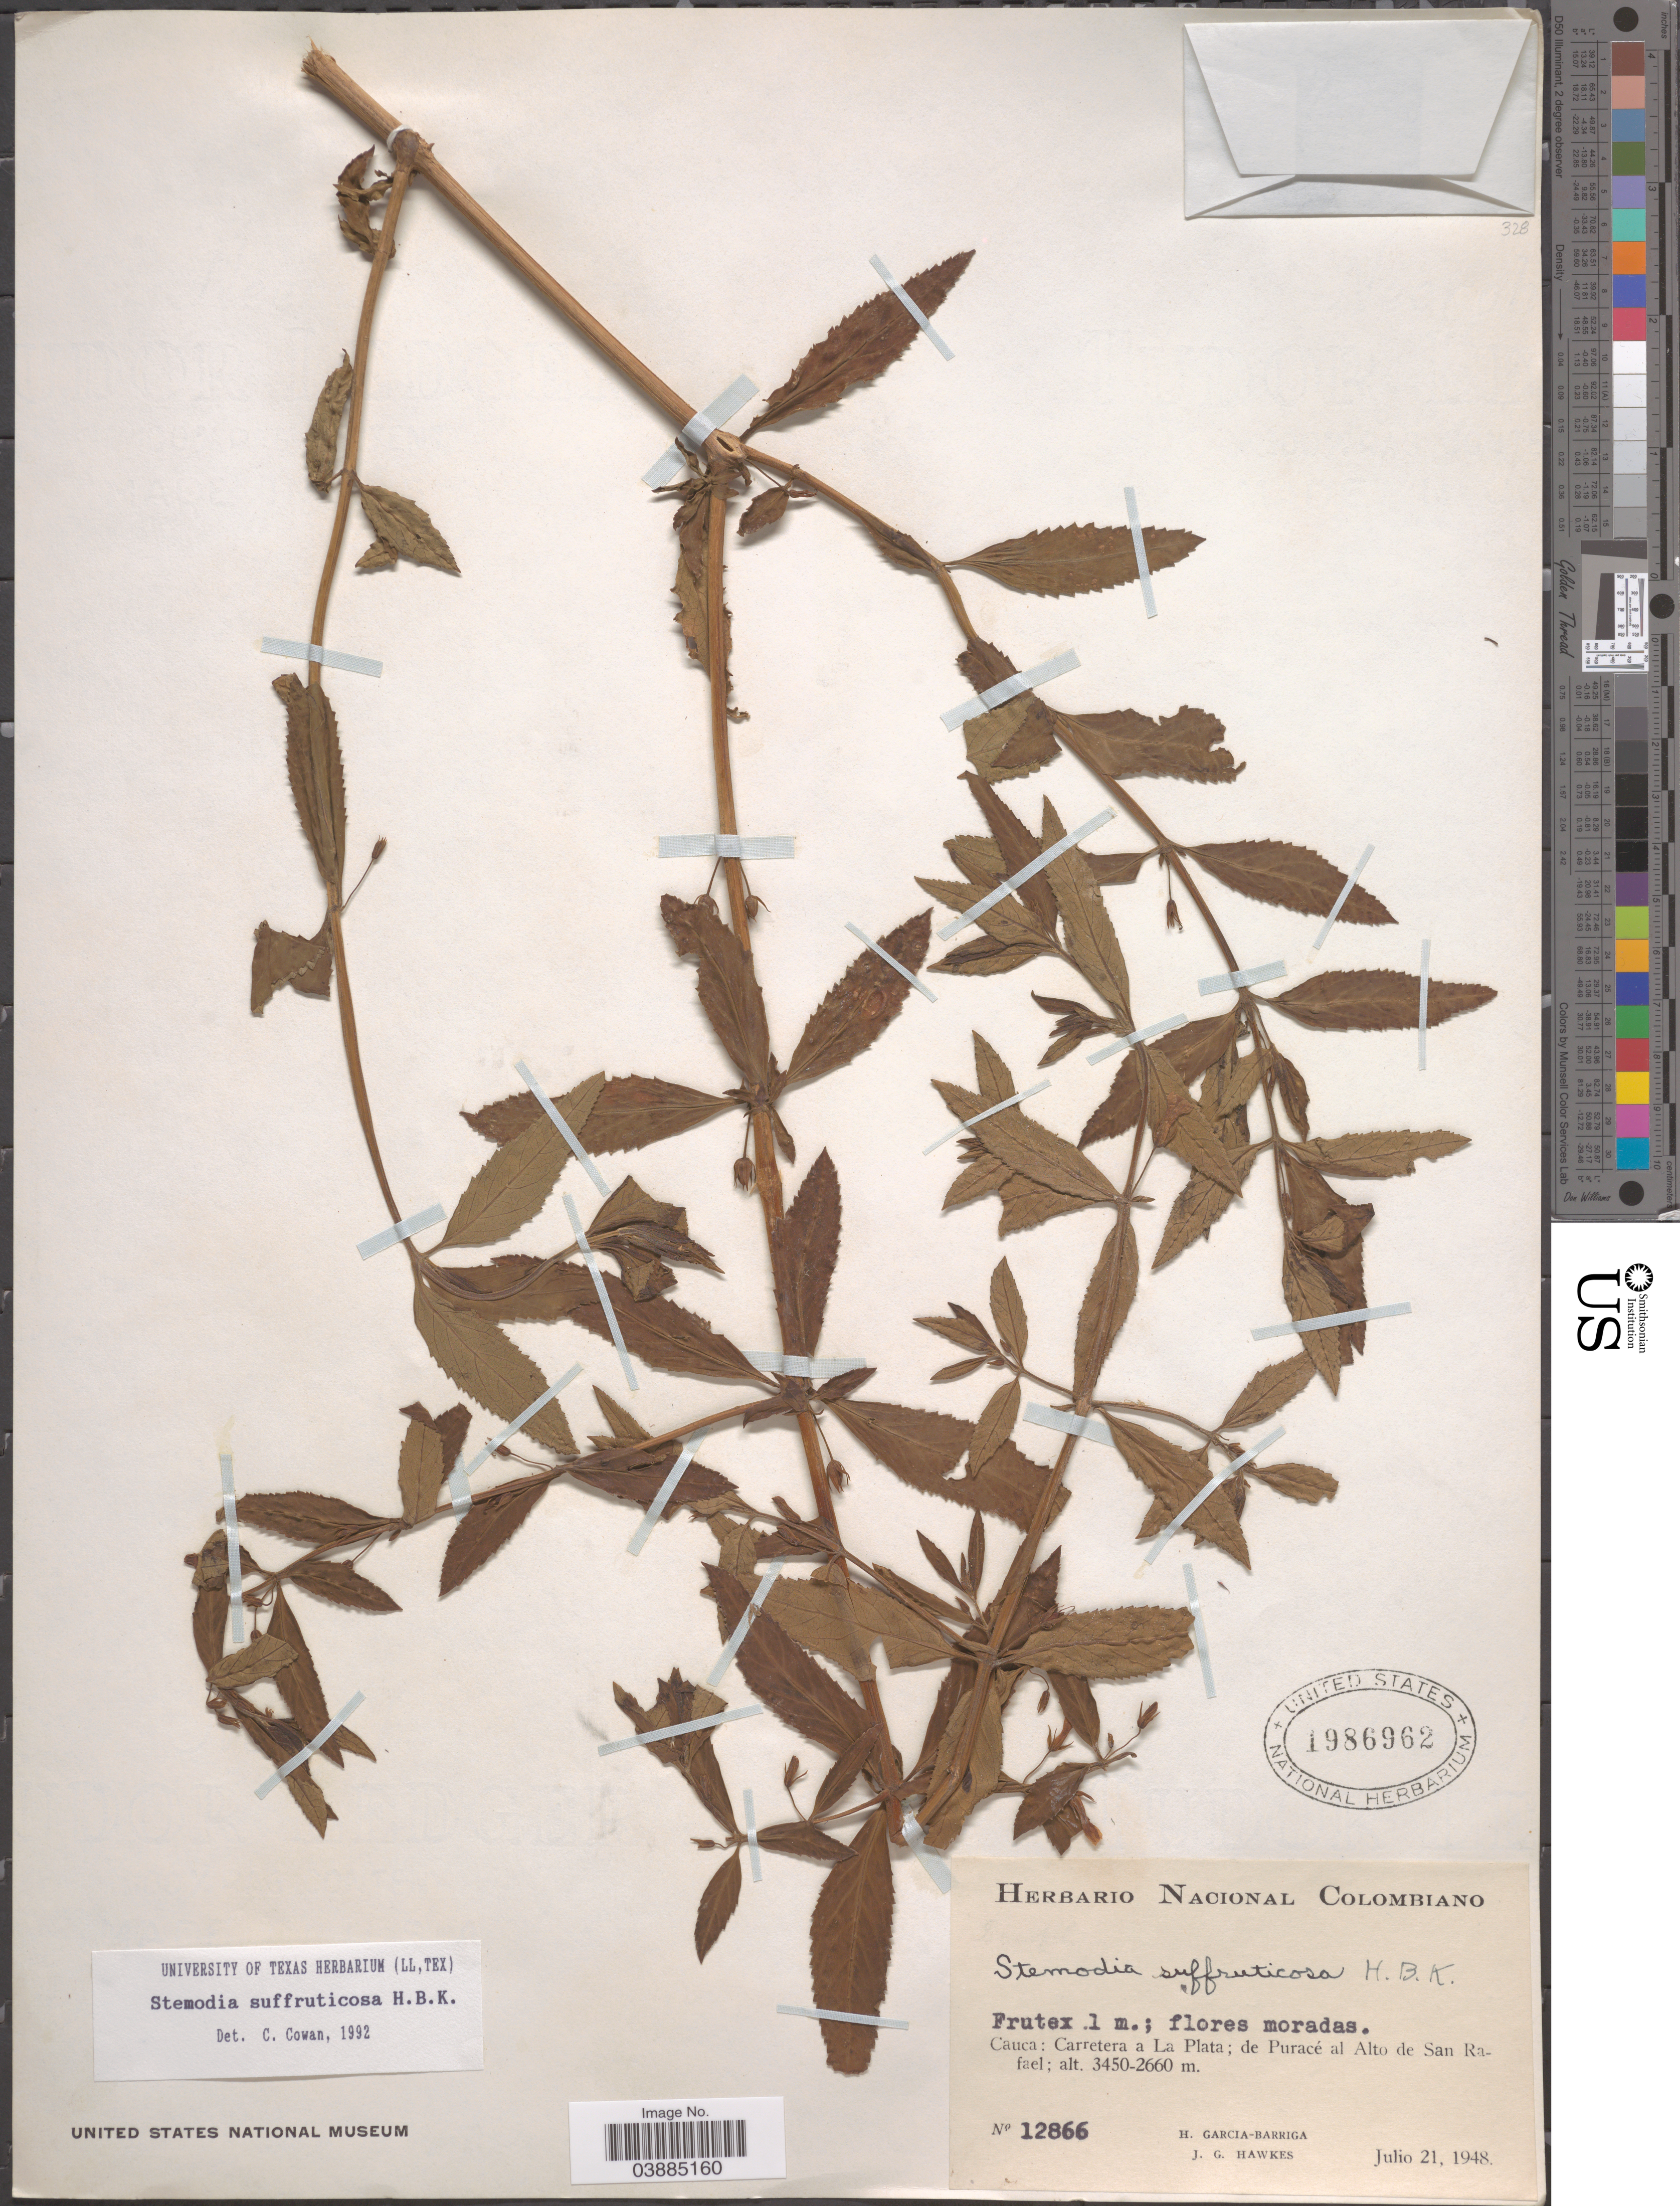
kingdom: Plantae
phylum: Tracheophyta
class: Magnoliopsida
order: Lamiales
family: Plantaginaceae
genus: Stemodia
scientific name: Stemodia suffruticosa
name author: Kunth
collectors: H. García Barriga & J. Hawkes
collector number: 12866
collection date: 1948-07-21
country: Colombia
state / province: Cauca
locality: Carretera a La Plata; de Puracé al Alto de San Rafael.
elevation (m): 2660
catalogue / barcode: US 1986962